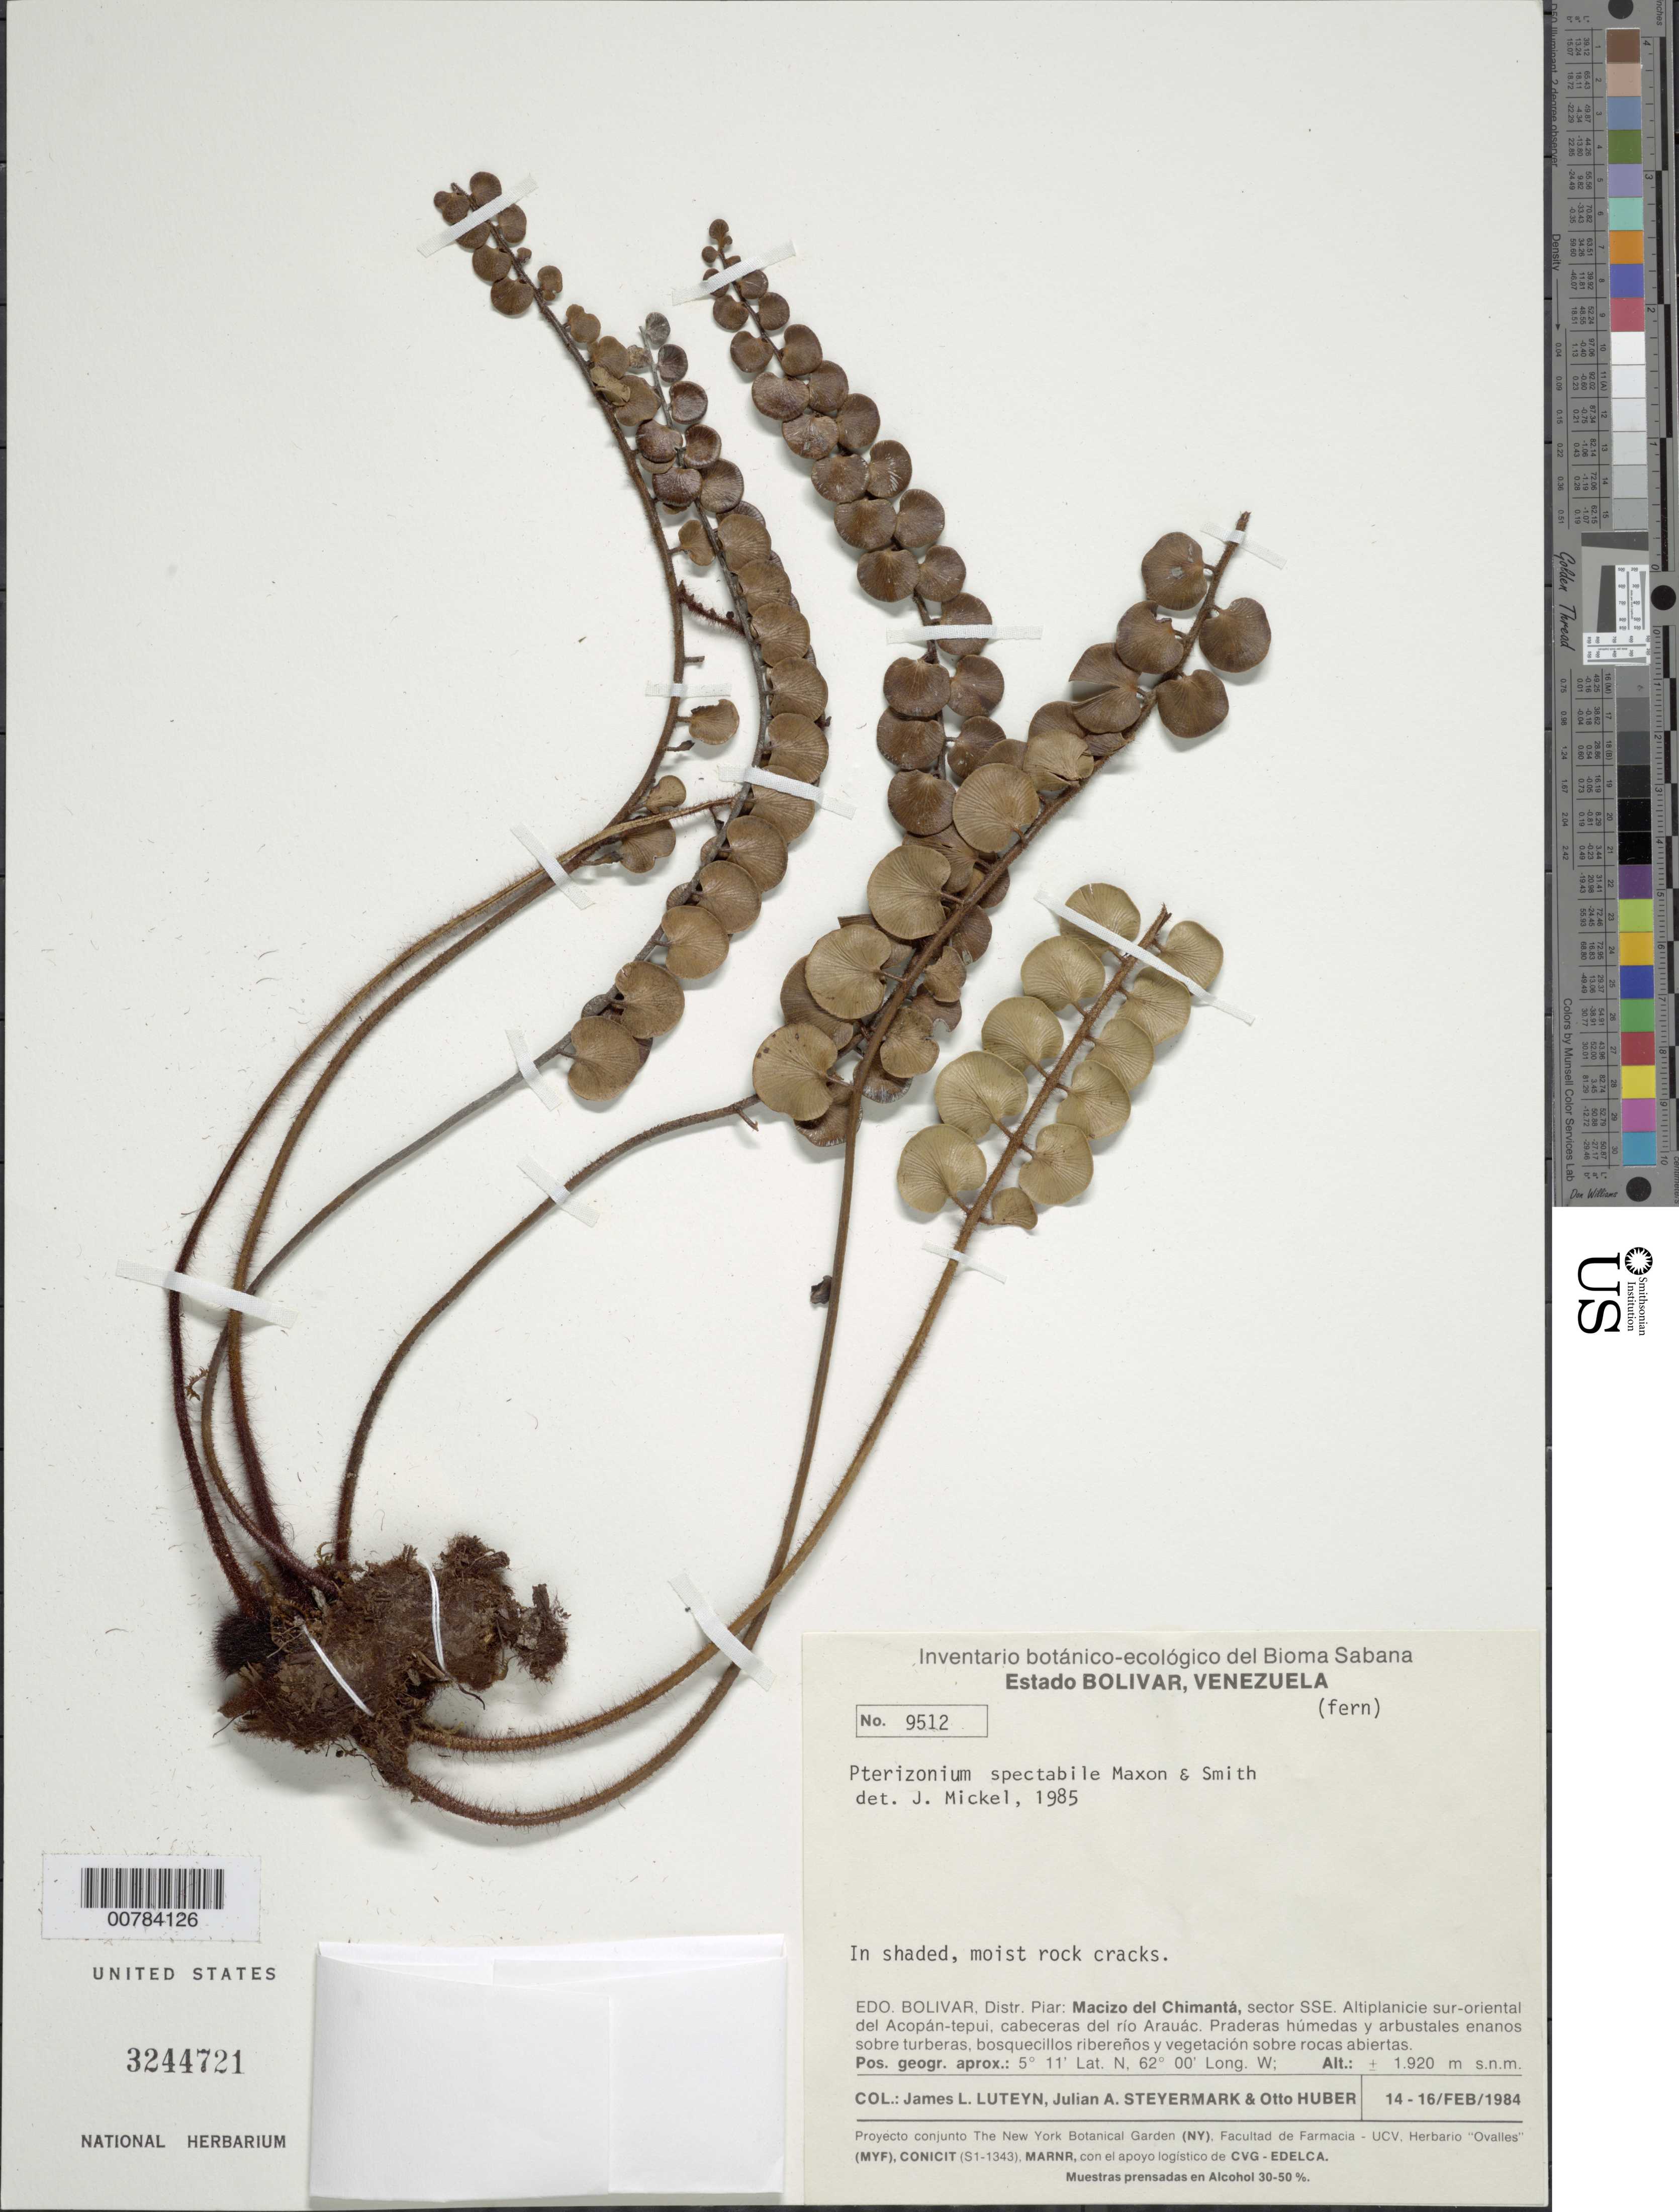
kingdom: Plantae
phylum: Tracheophyta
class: Polypodiopsida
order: Polypodiales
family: Pteridaceae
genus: Pterozonium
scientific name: Pterozonium spectabile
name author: Maxon & A.C. Sm.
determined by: Mickel, --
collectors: J. L. Luteyn, J. Steyermark & O. Huber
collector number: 9512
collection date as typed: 14-Feb-84 to 16-Feb-84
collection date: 1984-02-14/1984-02-16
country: Venezuela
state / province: Bolívar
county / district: Piar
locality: Macizo del Chimantá, sector SSE, altiplanicle sur-oriental del Acopan-tepuí, cabeceras del río Arauac.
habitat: Praderas húmedas y arbustales enanos sobre turberas; Bosquecillos riberenos y vegetacion sobre rocas abiertas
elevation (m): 1920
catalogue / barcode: US 3244721